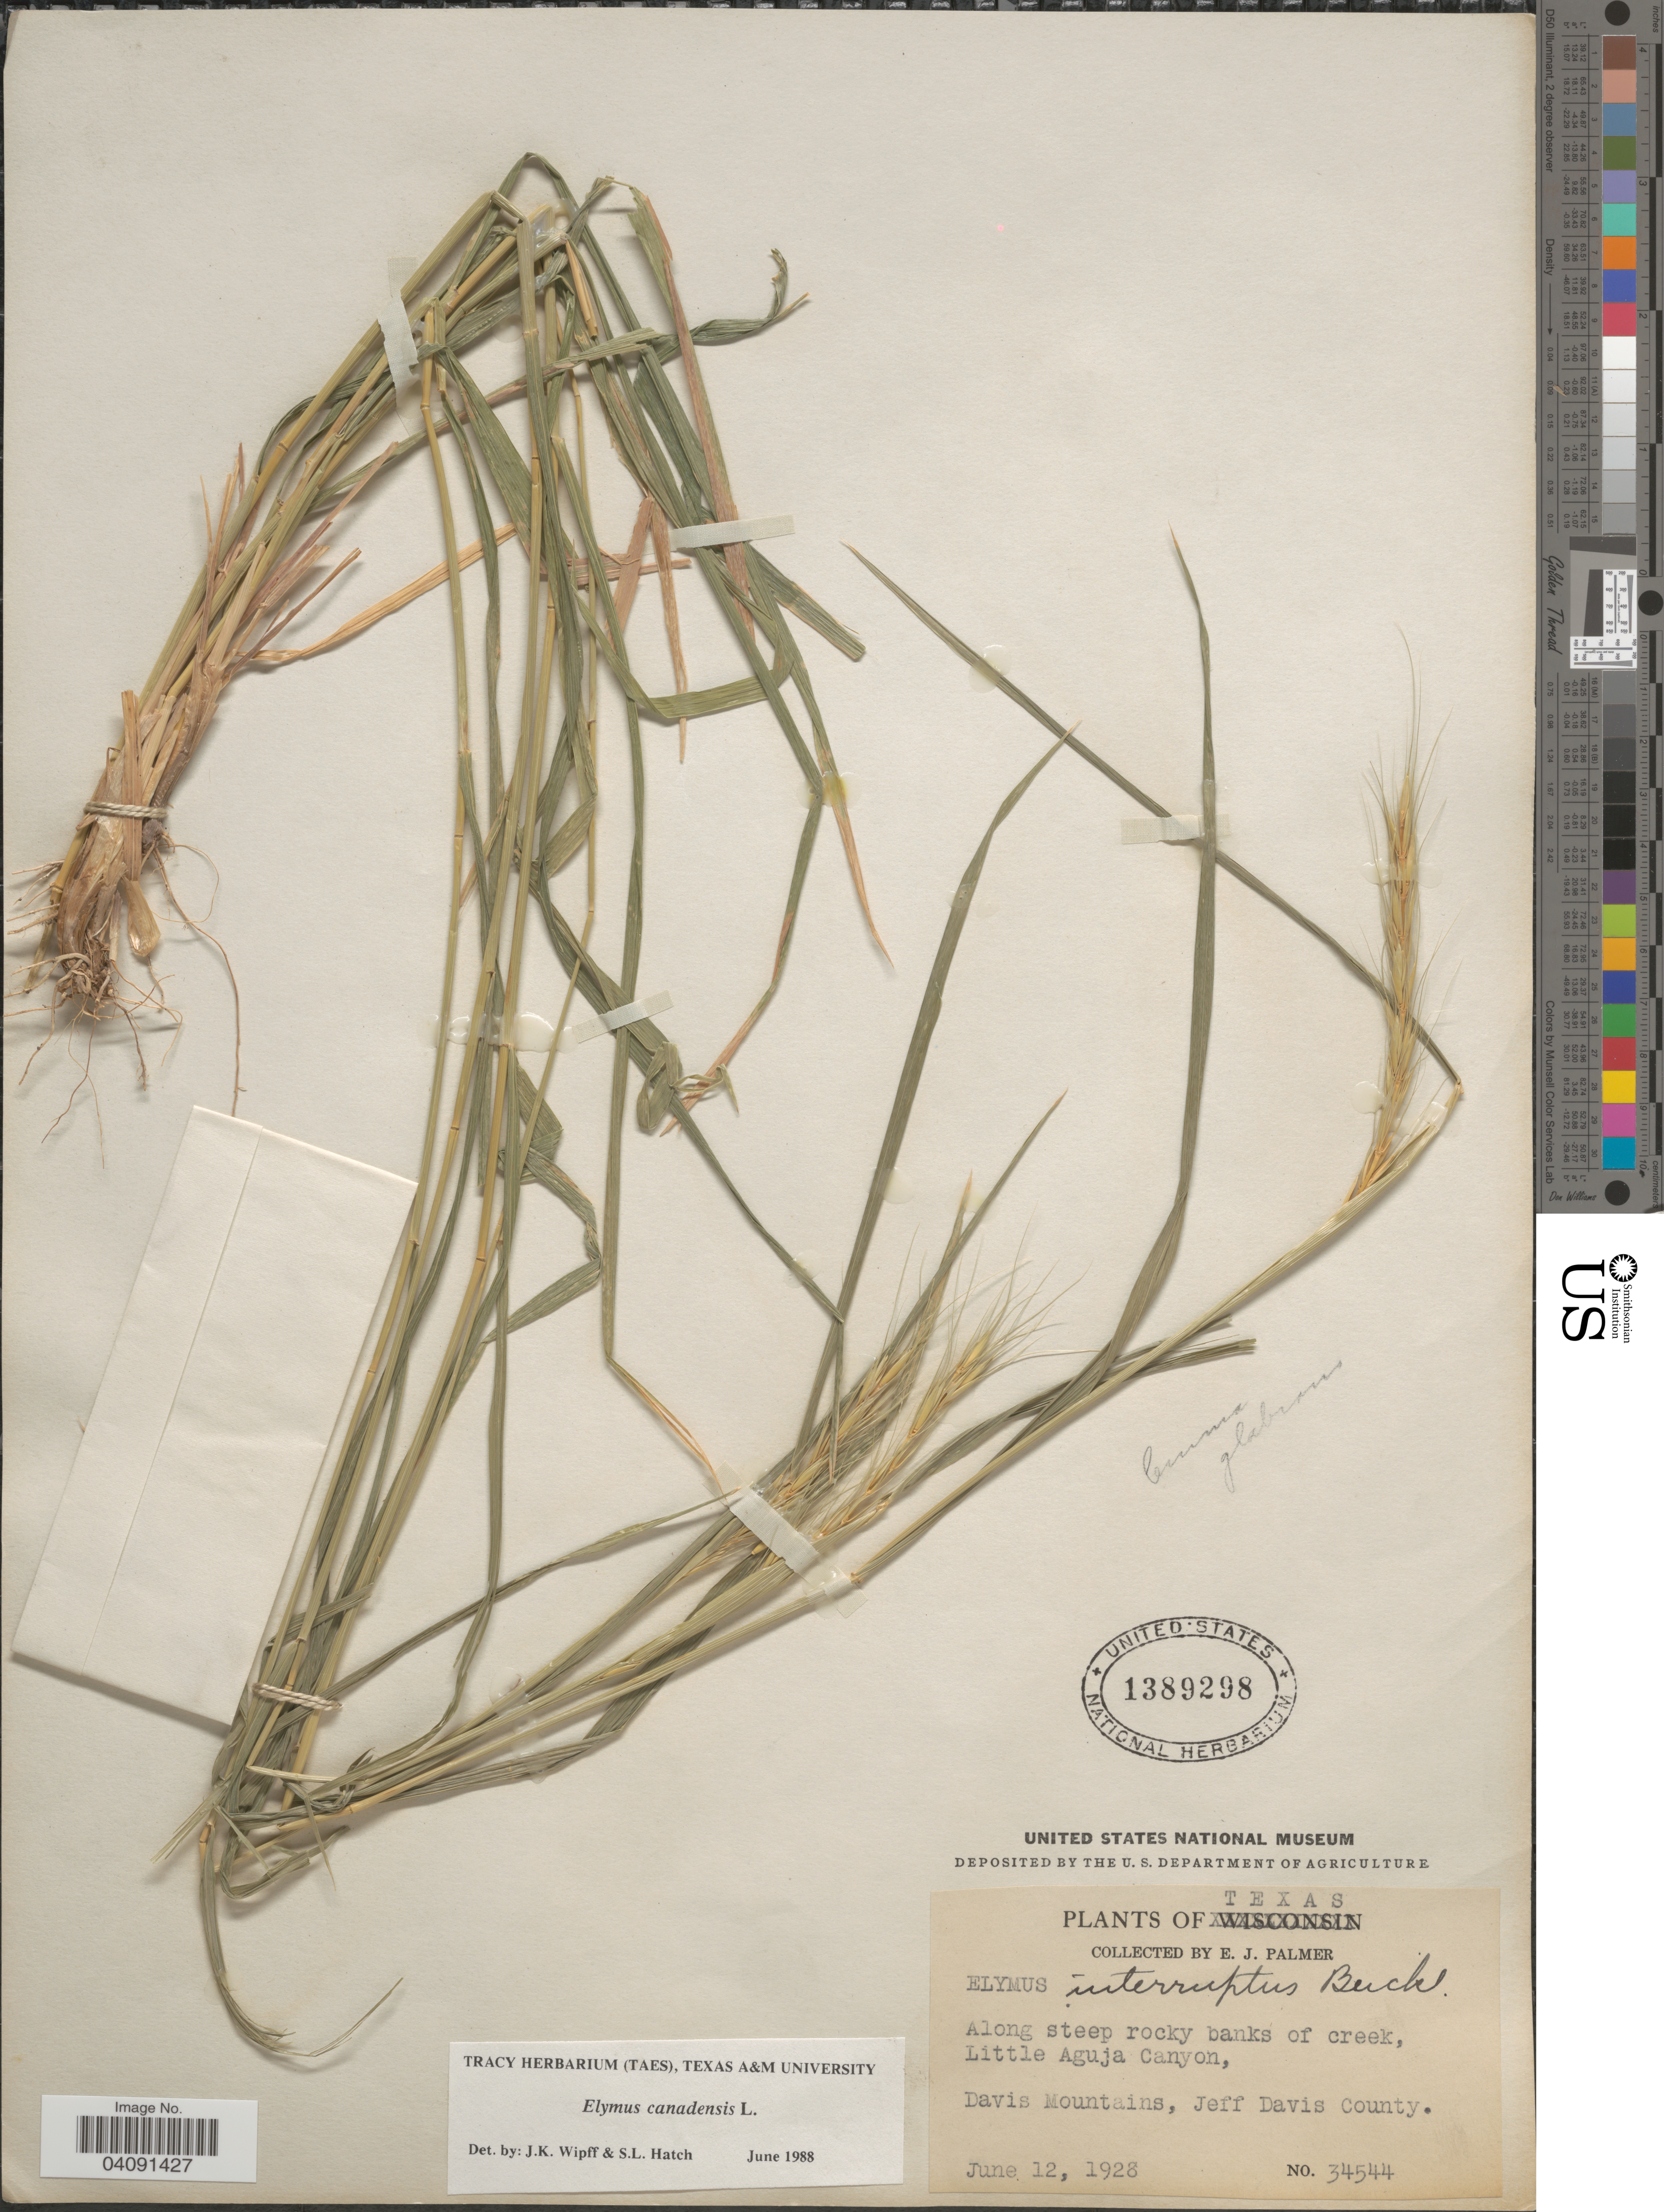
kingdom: Plantae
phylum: Tracheophyta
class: Liliopsida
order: Poales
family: Poaceae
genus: Elymus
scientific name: Elymus canadensis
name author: L.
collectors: E. J. Palmer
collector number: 34544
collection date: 1928-06-12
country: United States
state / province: Texas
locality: Along steep rocky banks of creek, Little Aguja Canyon, Davis Mountains, Jeff Davis County.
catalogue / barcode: US 1389298